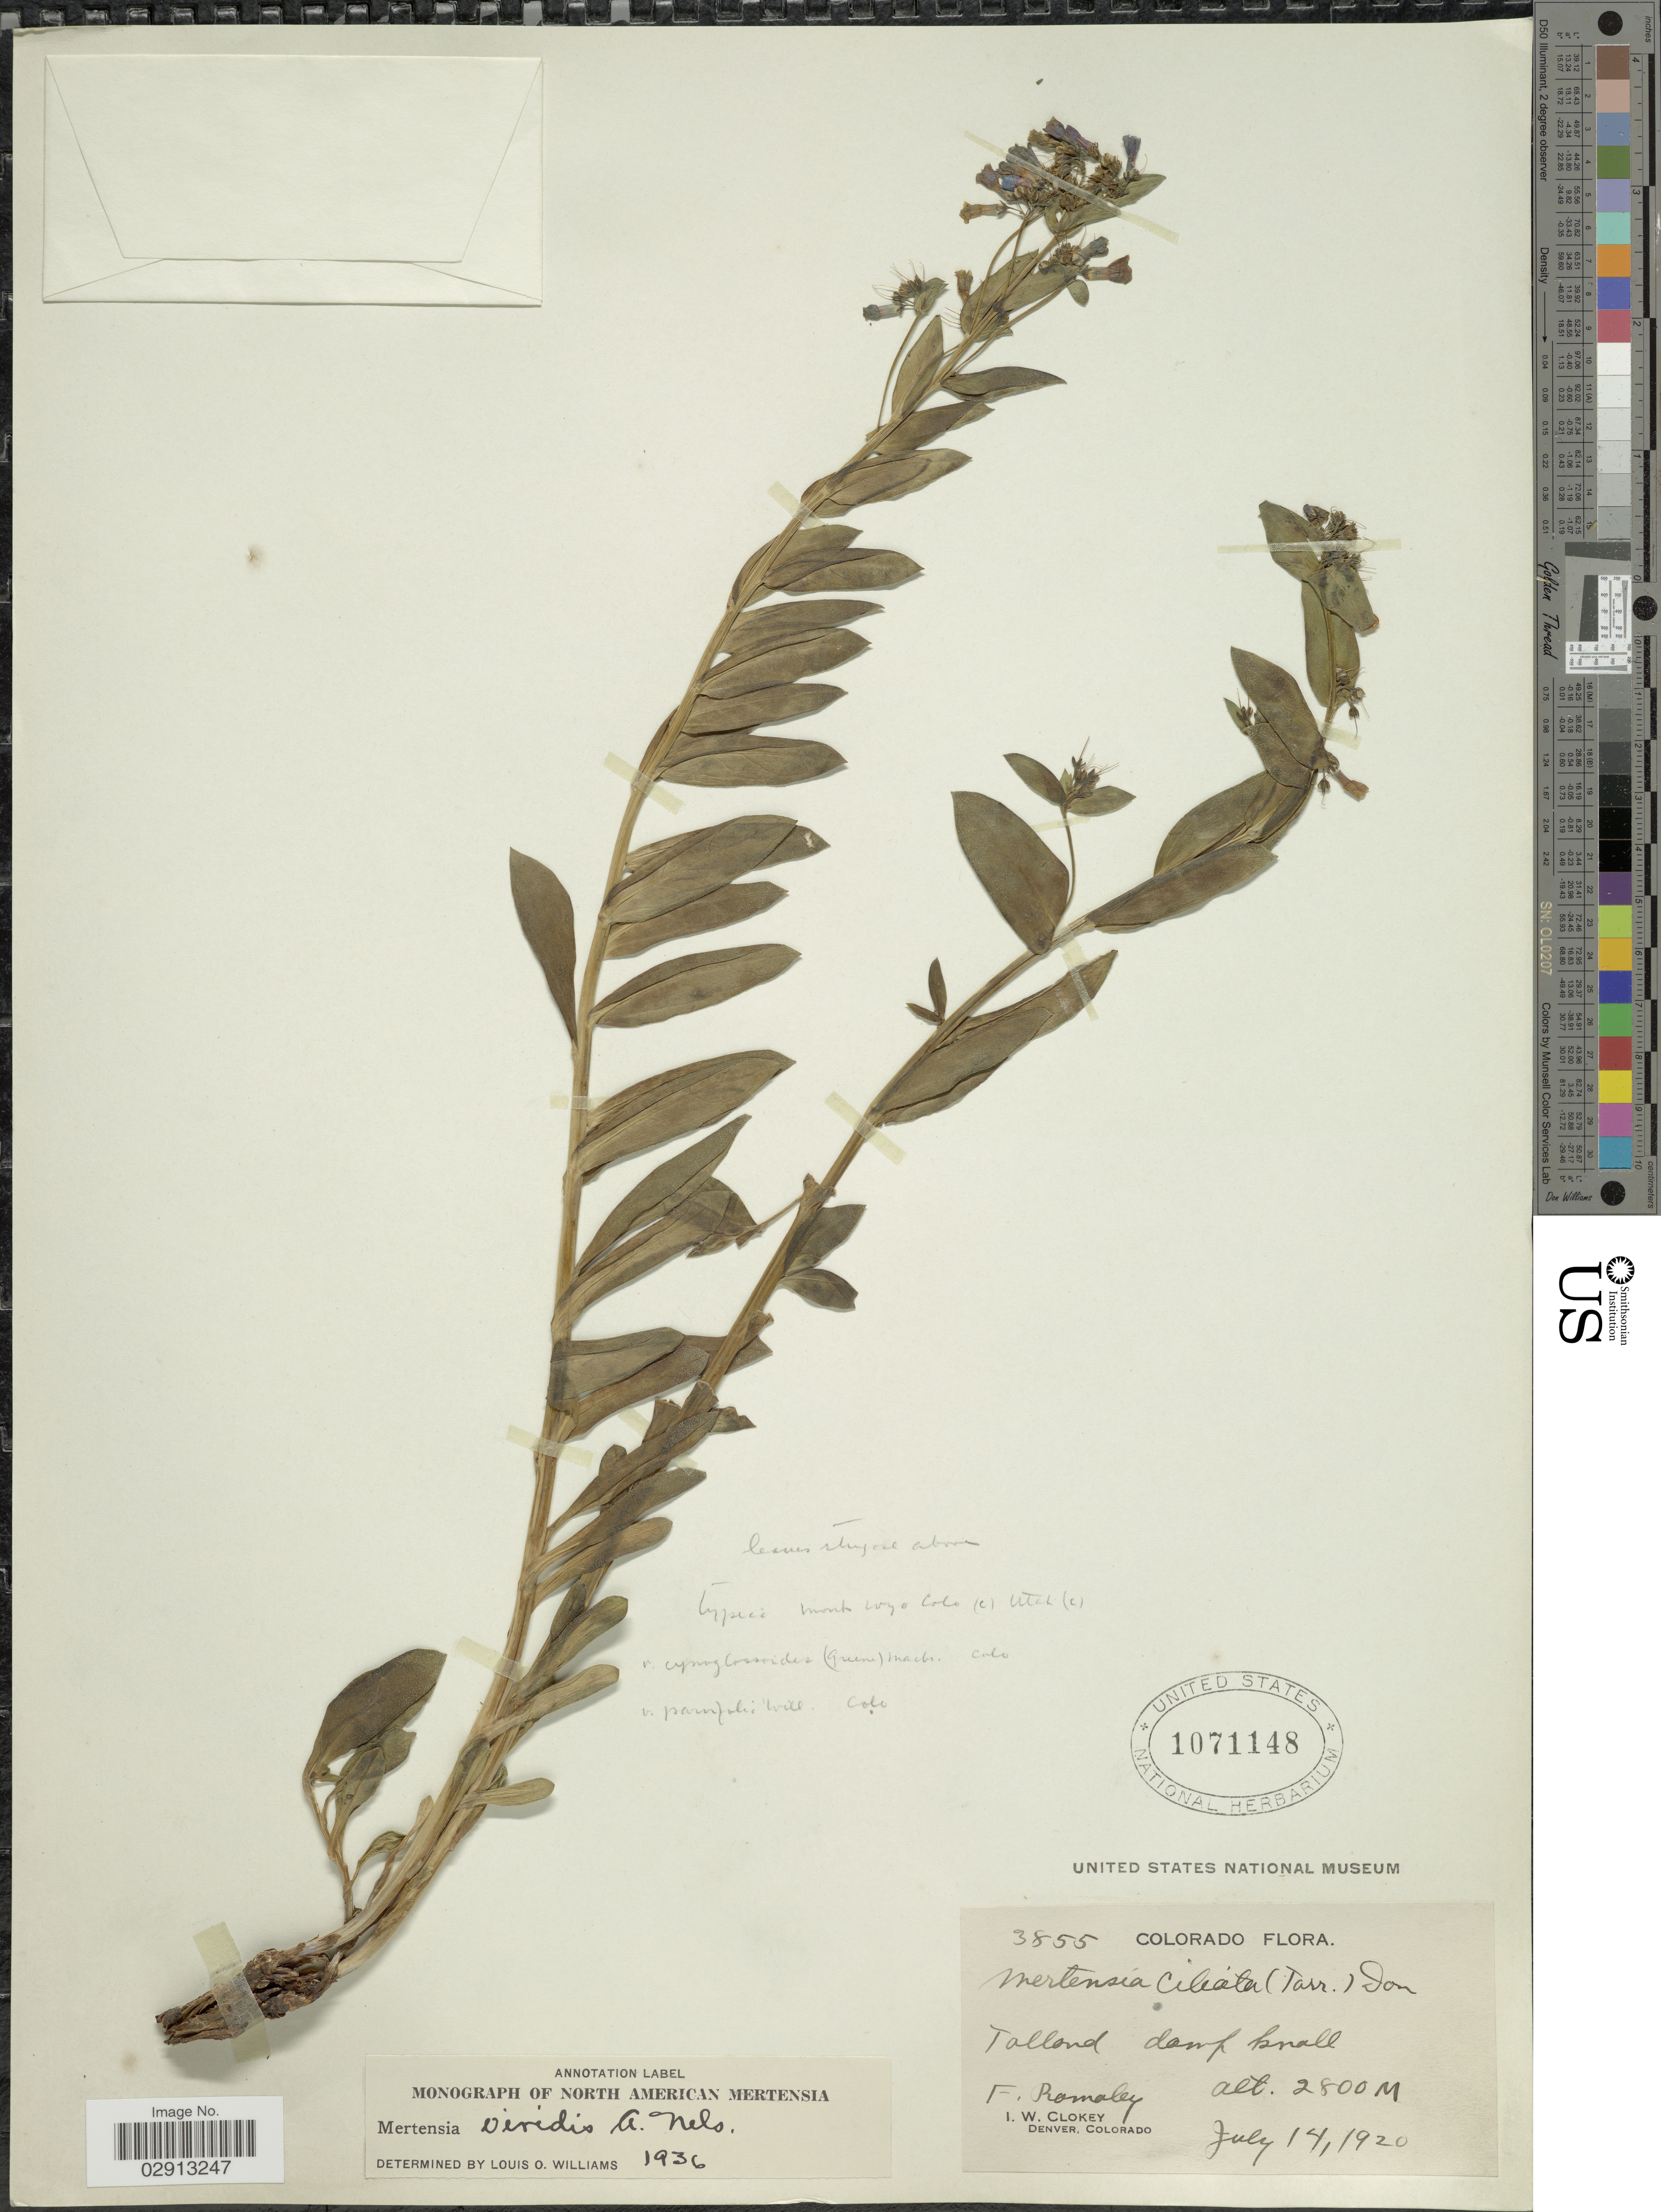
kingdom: Plantae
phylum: Tracheophyta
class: Magnoliopsida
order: Boraginales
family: Boraginaceae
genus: Mertensia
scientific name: Mertensia viridis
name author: (A. Nelson) A. Nelson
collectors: F. Ramaley & I. W. Clokey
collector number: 3855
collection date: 1920-07-14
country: United States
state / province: Colorado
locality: Tolland damp knoll.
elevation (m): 2800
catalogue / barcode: US 1071148